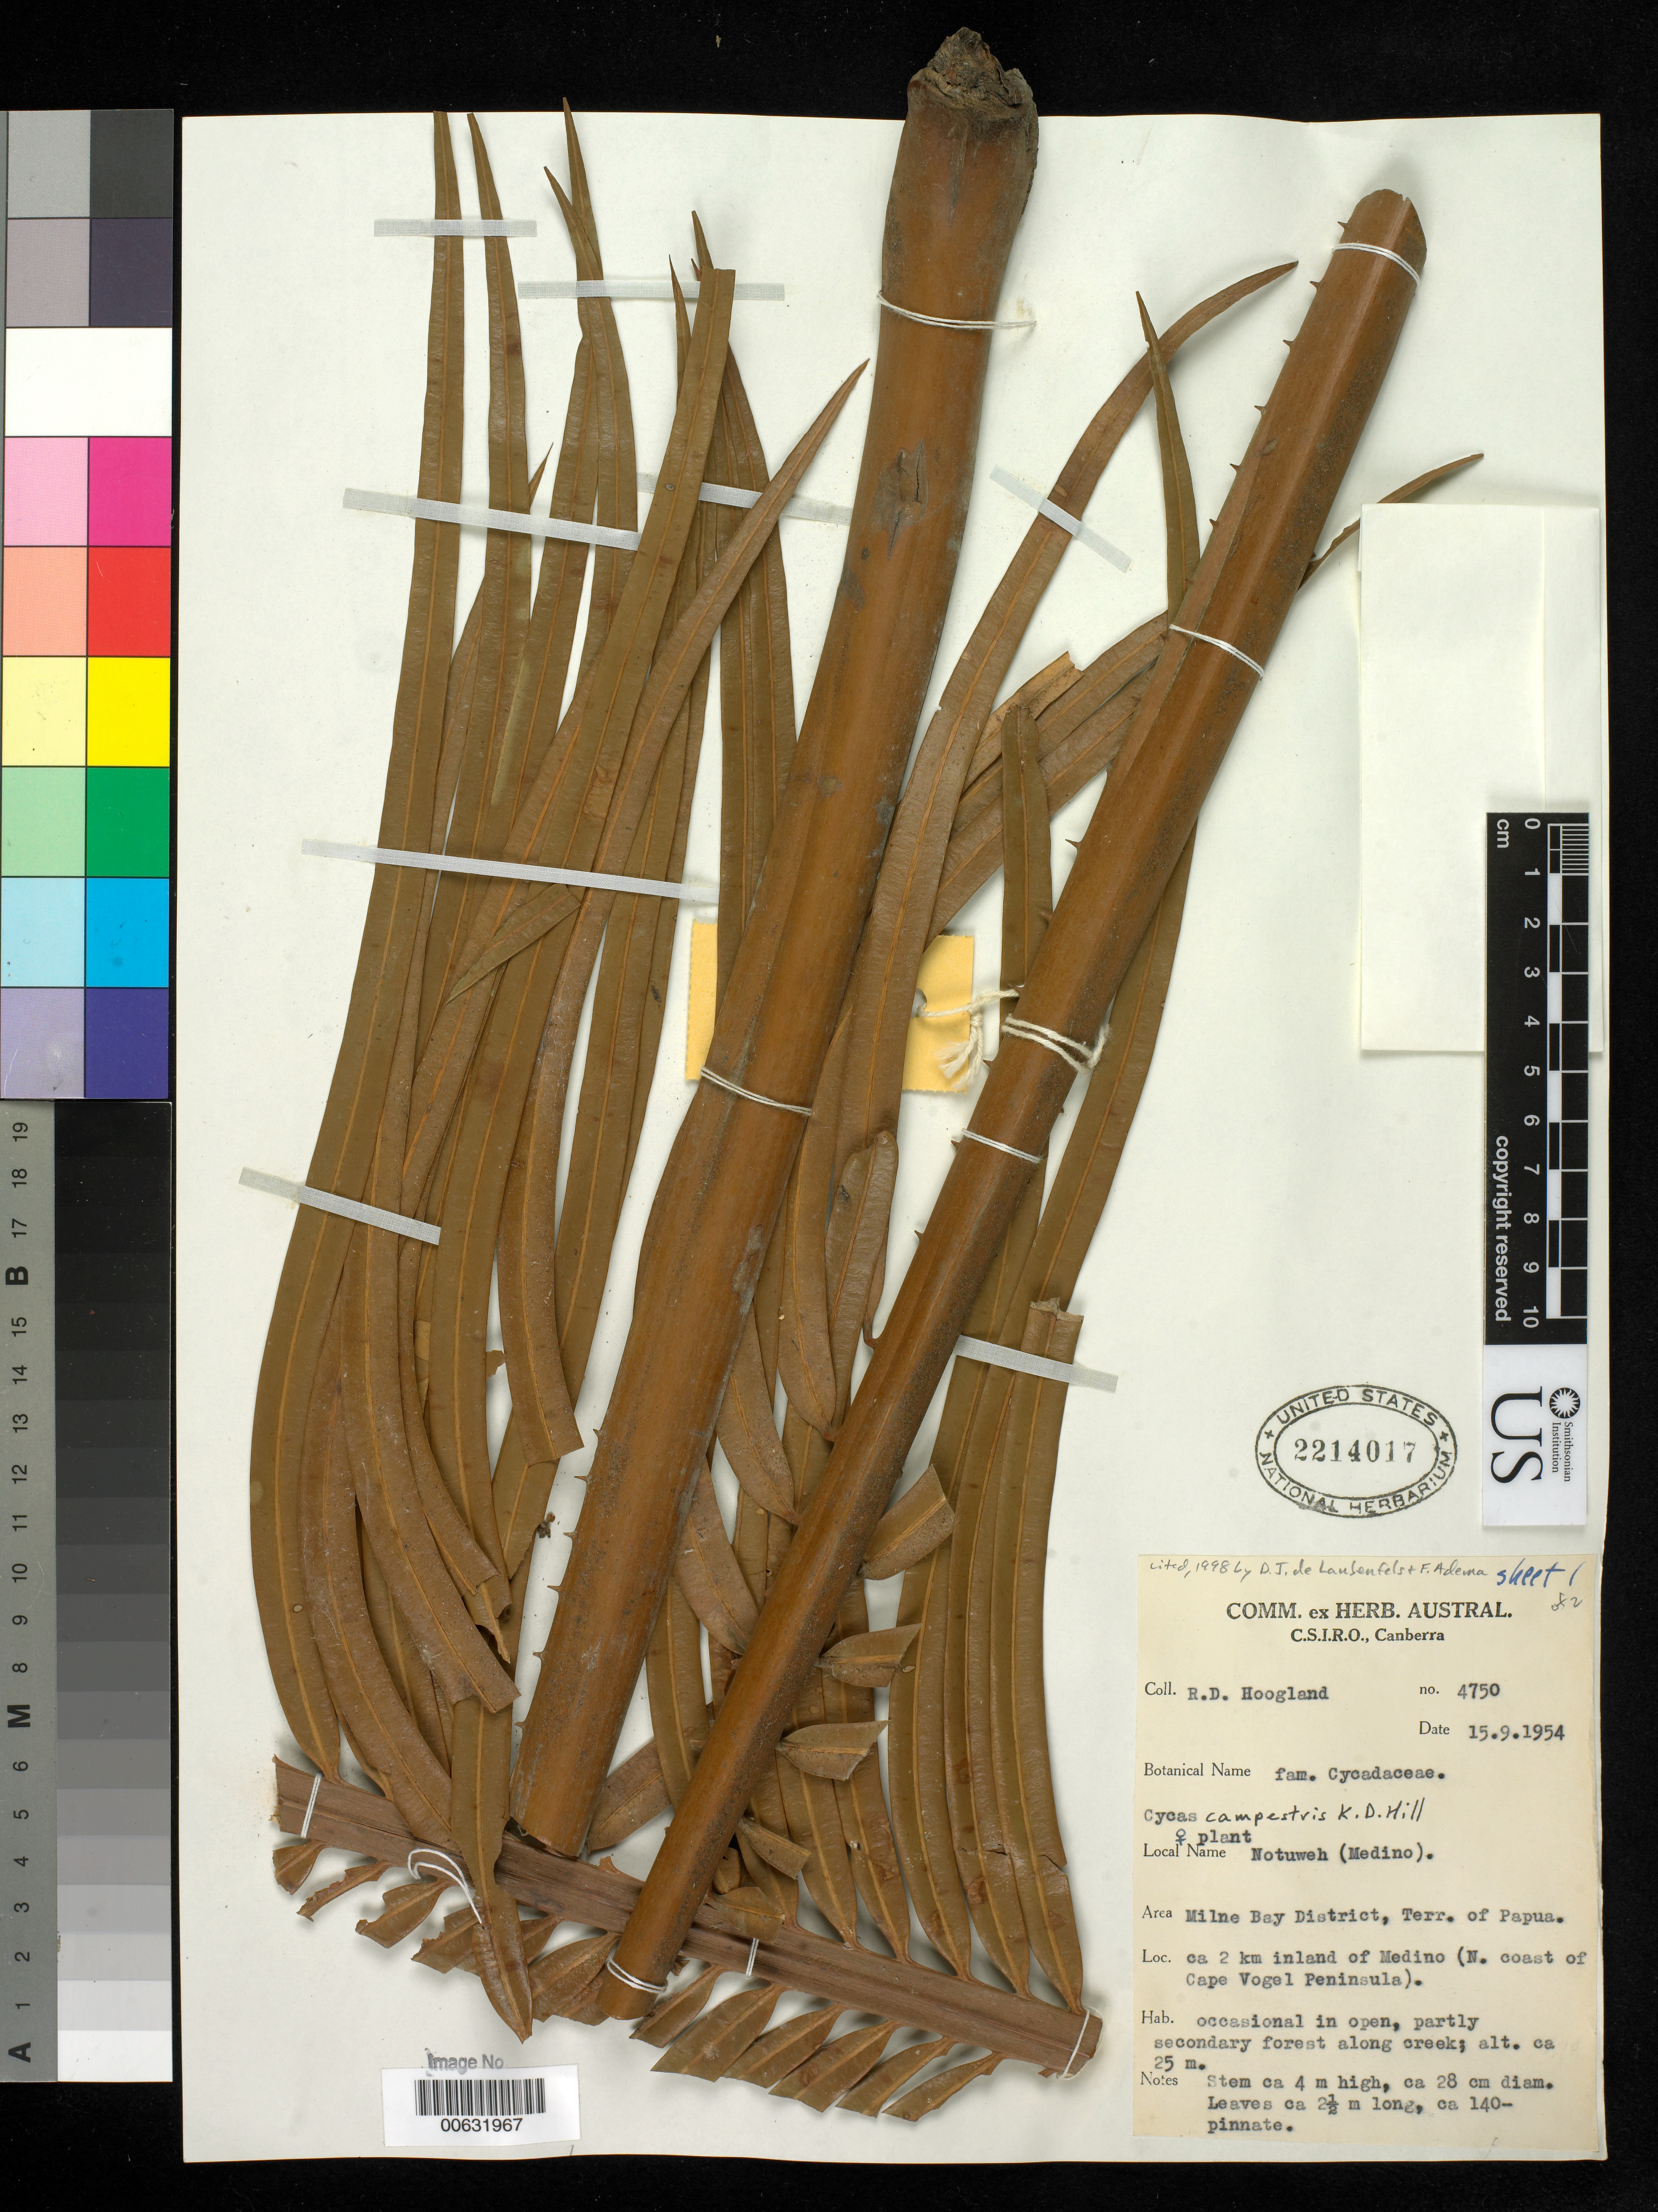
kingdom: Plantae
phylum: Tracheophyta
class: Cycadopsida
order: Cycadales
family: Cycadaceae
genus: Cycas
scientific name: Cycas campestris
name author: K.D. Hill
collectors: R. D. Hoogland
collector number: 4750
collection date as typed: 15 Sep 1954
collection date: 1954-09-15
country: Papua New Guinea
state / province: Milne Bay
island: New Guinea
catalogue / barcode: US 2214017